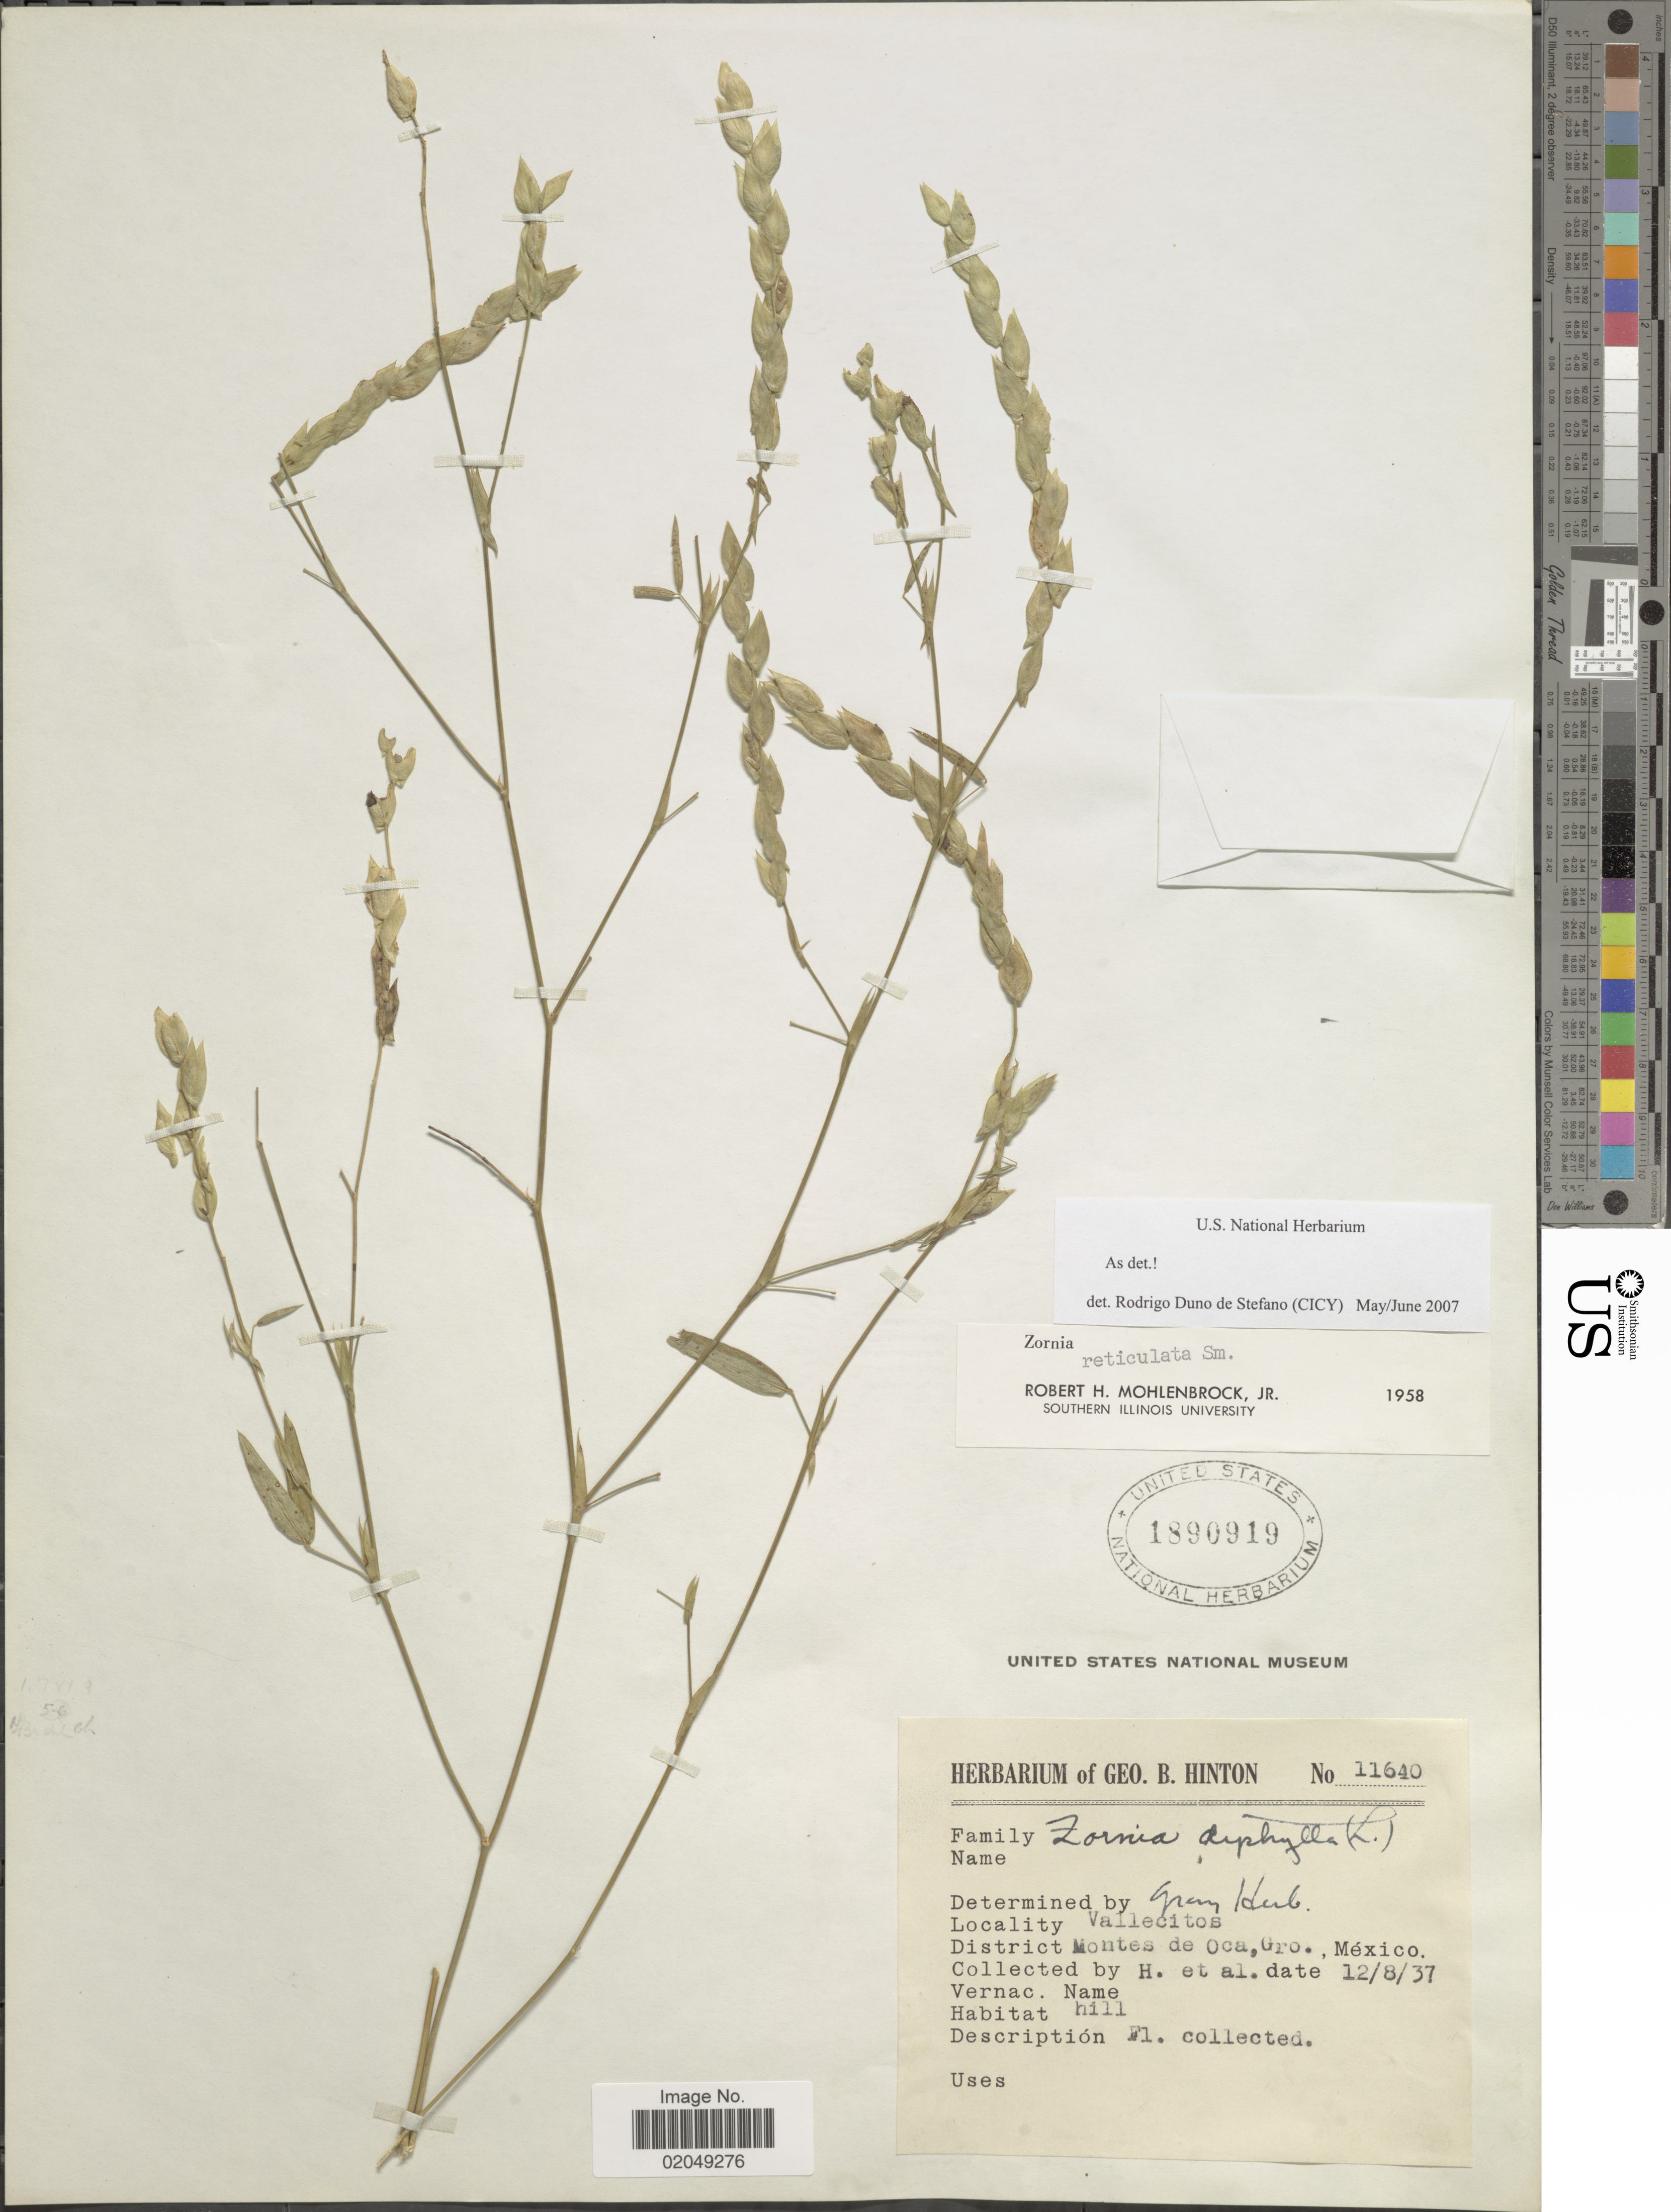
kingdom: Plantae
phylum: Tracheophyta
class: Magnoliopsida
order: Fabales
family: Fabaceae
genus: Zornia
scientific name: Zornia reticulata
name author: Sm.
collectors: G. B. Hinton & et al.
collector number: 11640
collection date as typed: Transcribed d/m/y: 8/12/37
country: Mexico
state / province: Guerrero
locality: Vallecitos, district Montes de Oca, hill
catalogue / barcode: US 1890919